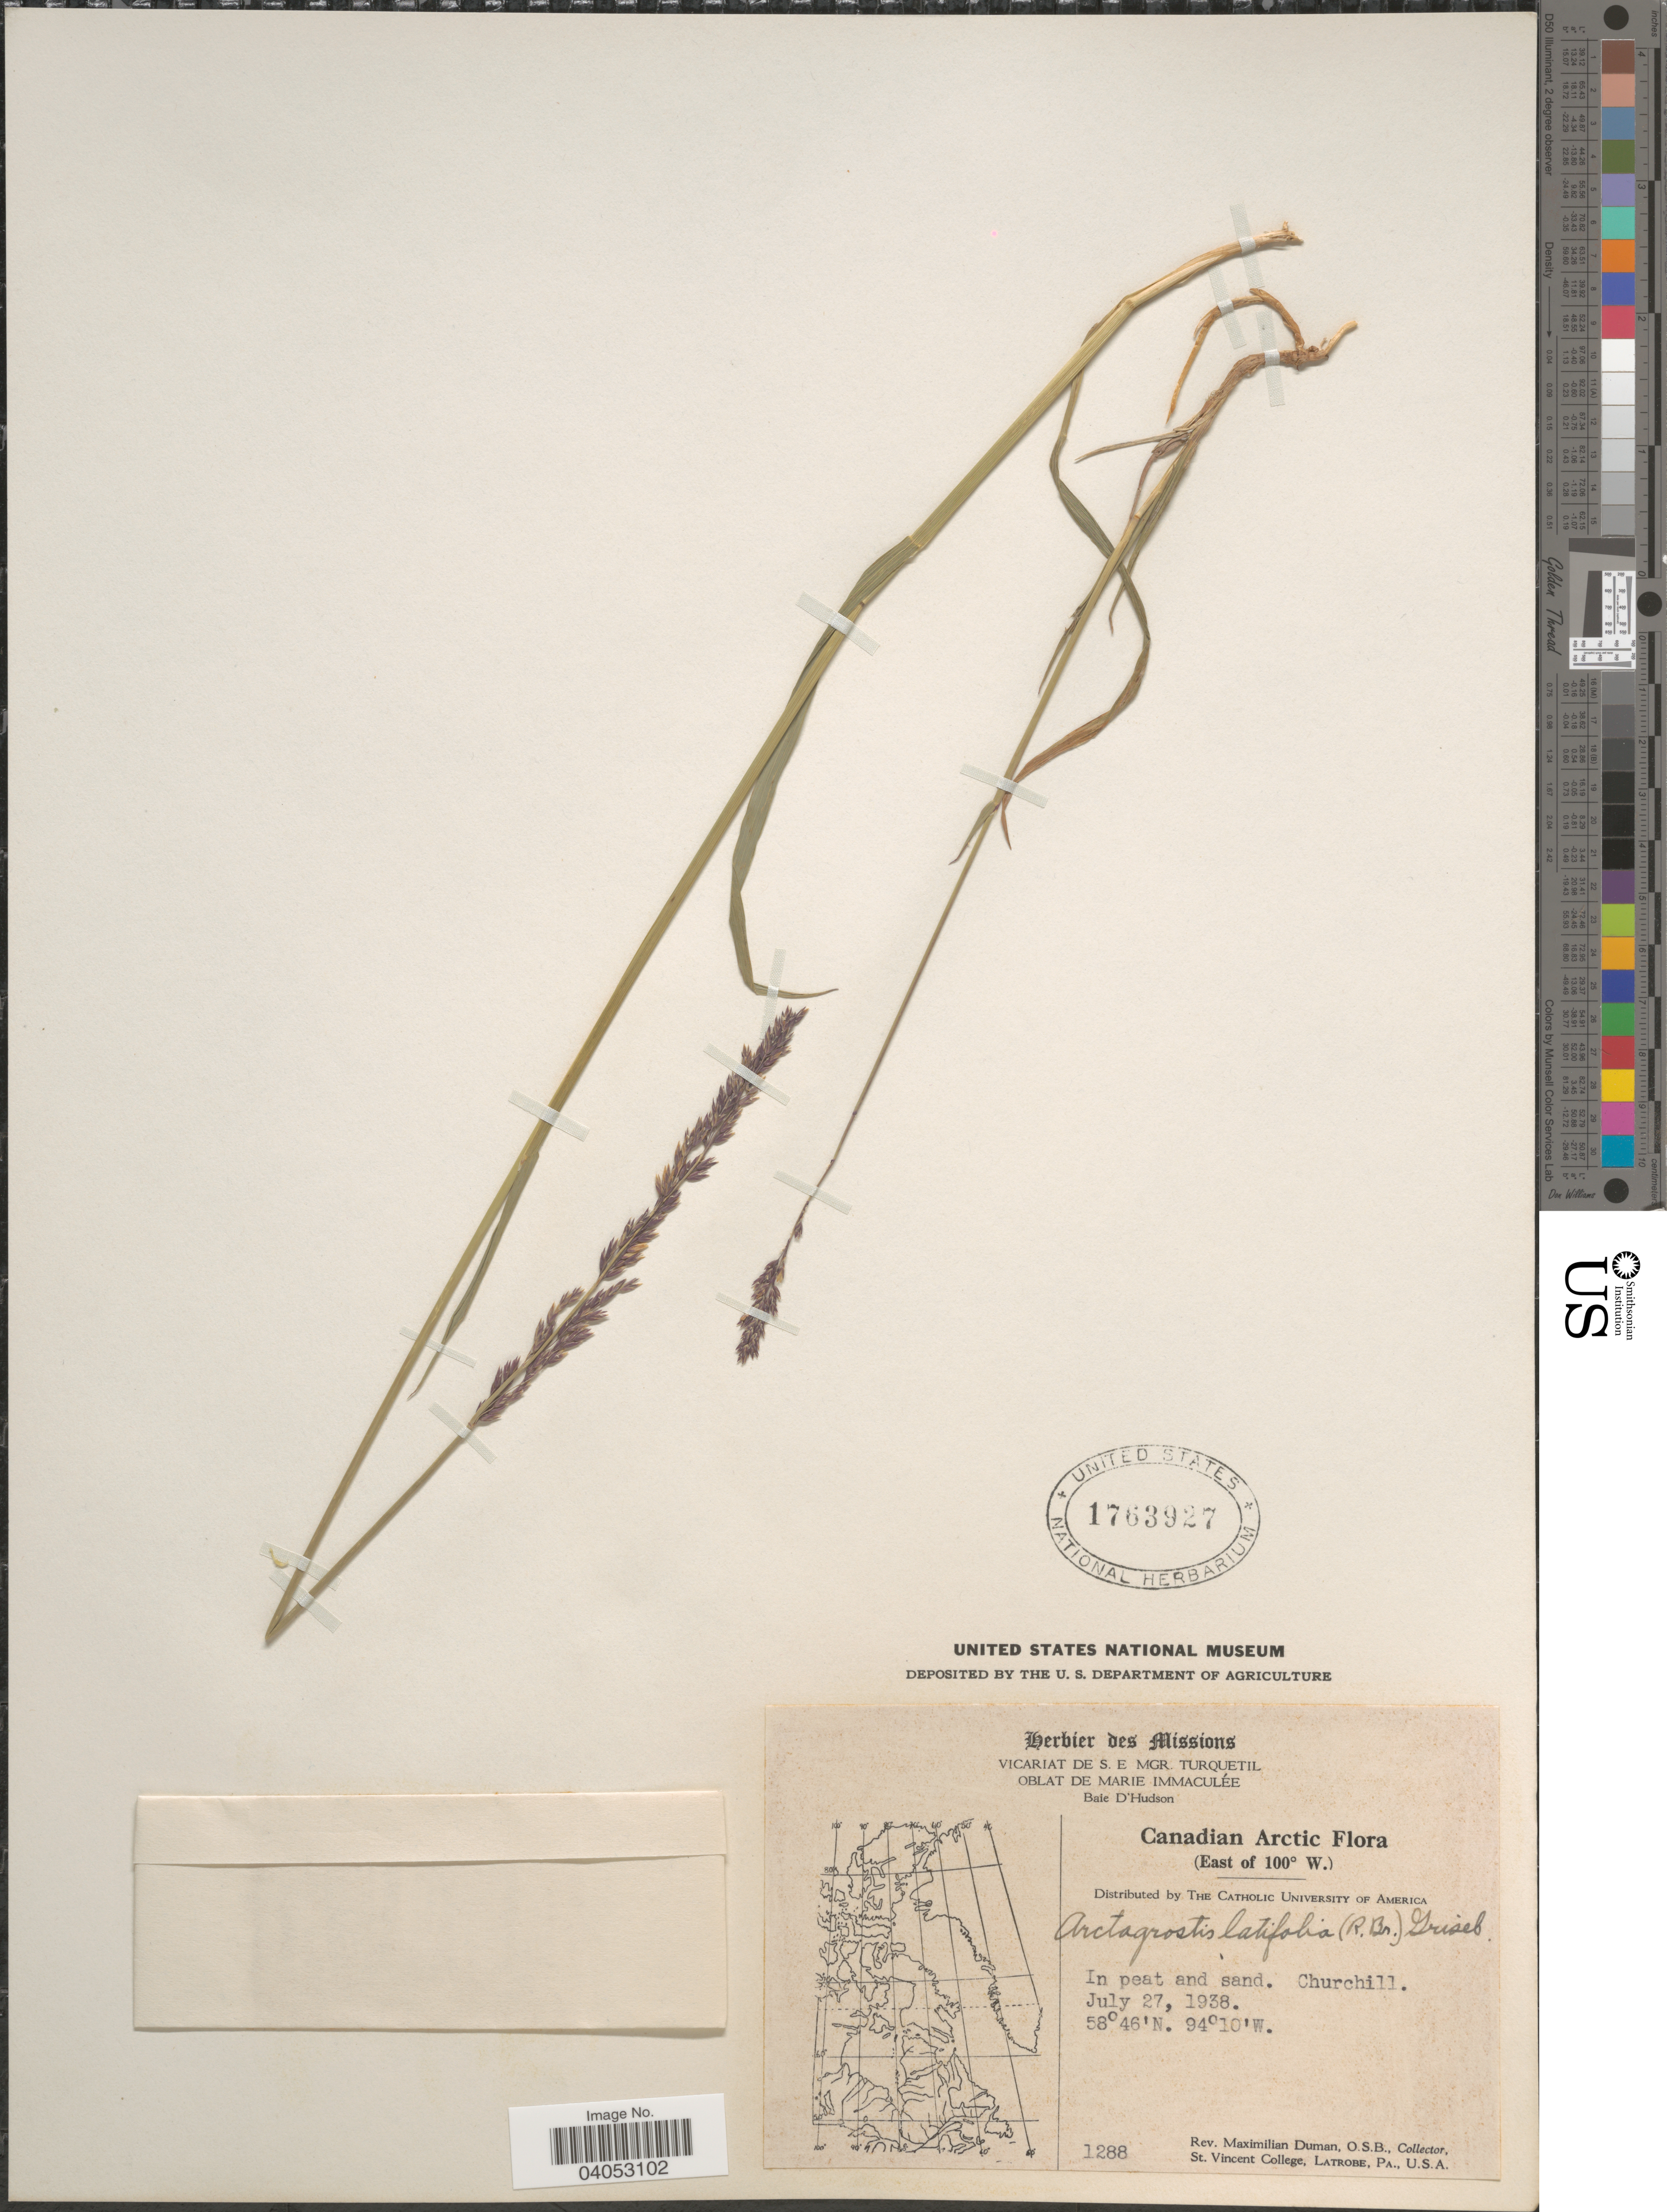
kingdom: Plantae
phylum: Tracheophyta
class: Liliopsida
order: Poales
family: Poaceae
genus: Arctagrostis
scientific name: Arctagrostis latifolia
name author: (R. Br.) Griseb.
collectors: M. Duman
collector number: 1288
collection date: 1938-07-27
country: Canada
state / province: Manitoba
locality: Canadian Arctic (East of 100º W.). Churchill.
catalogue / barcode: US 1763927